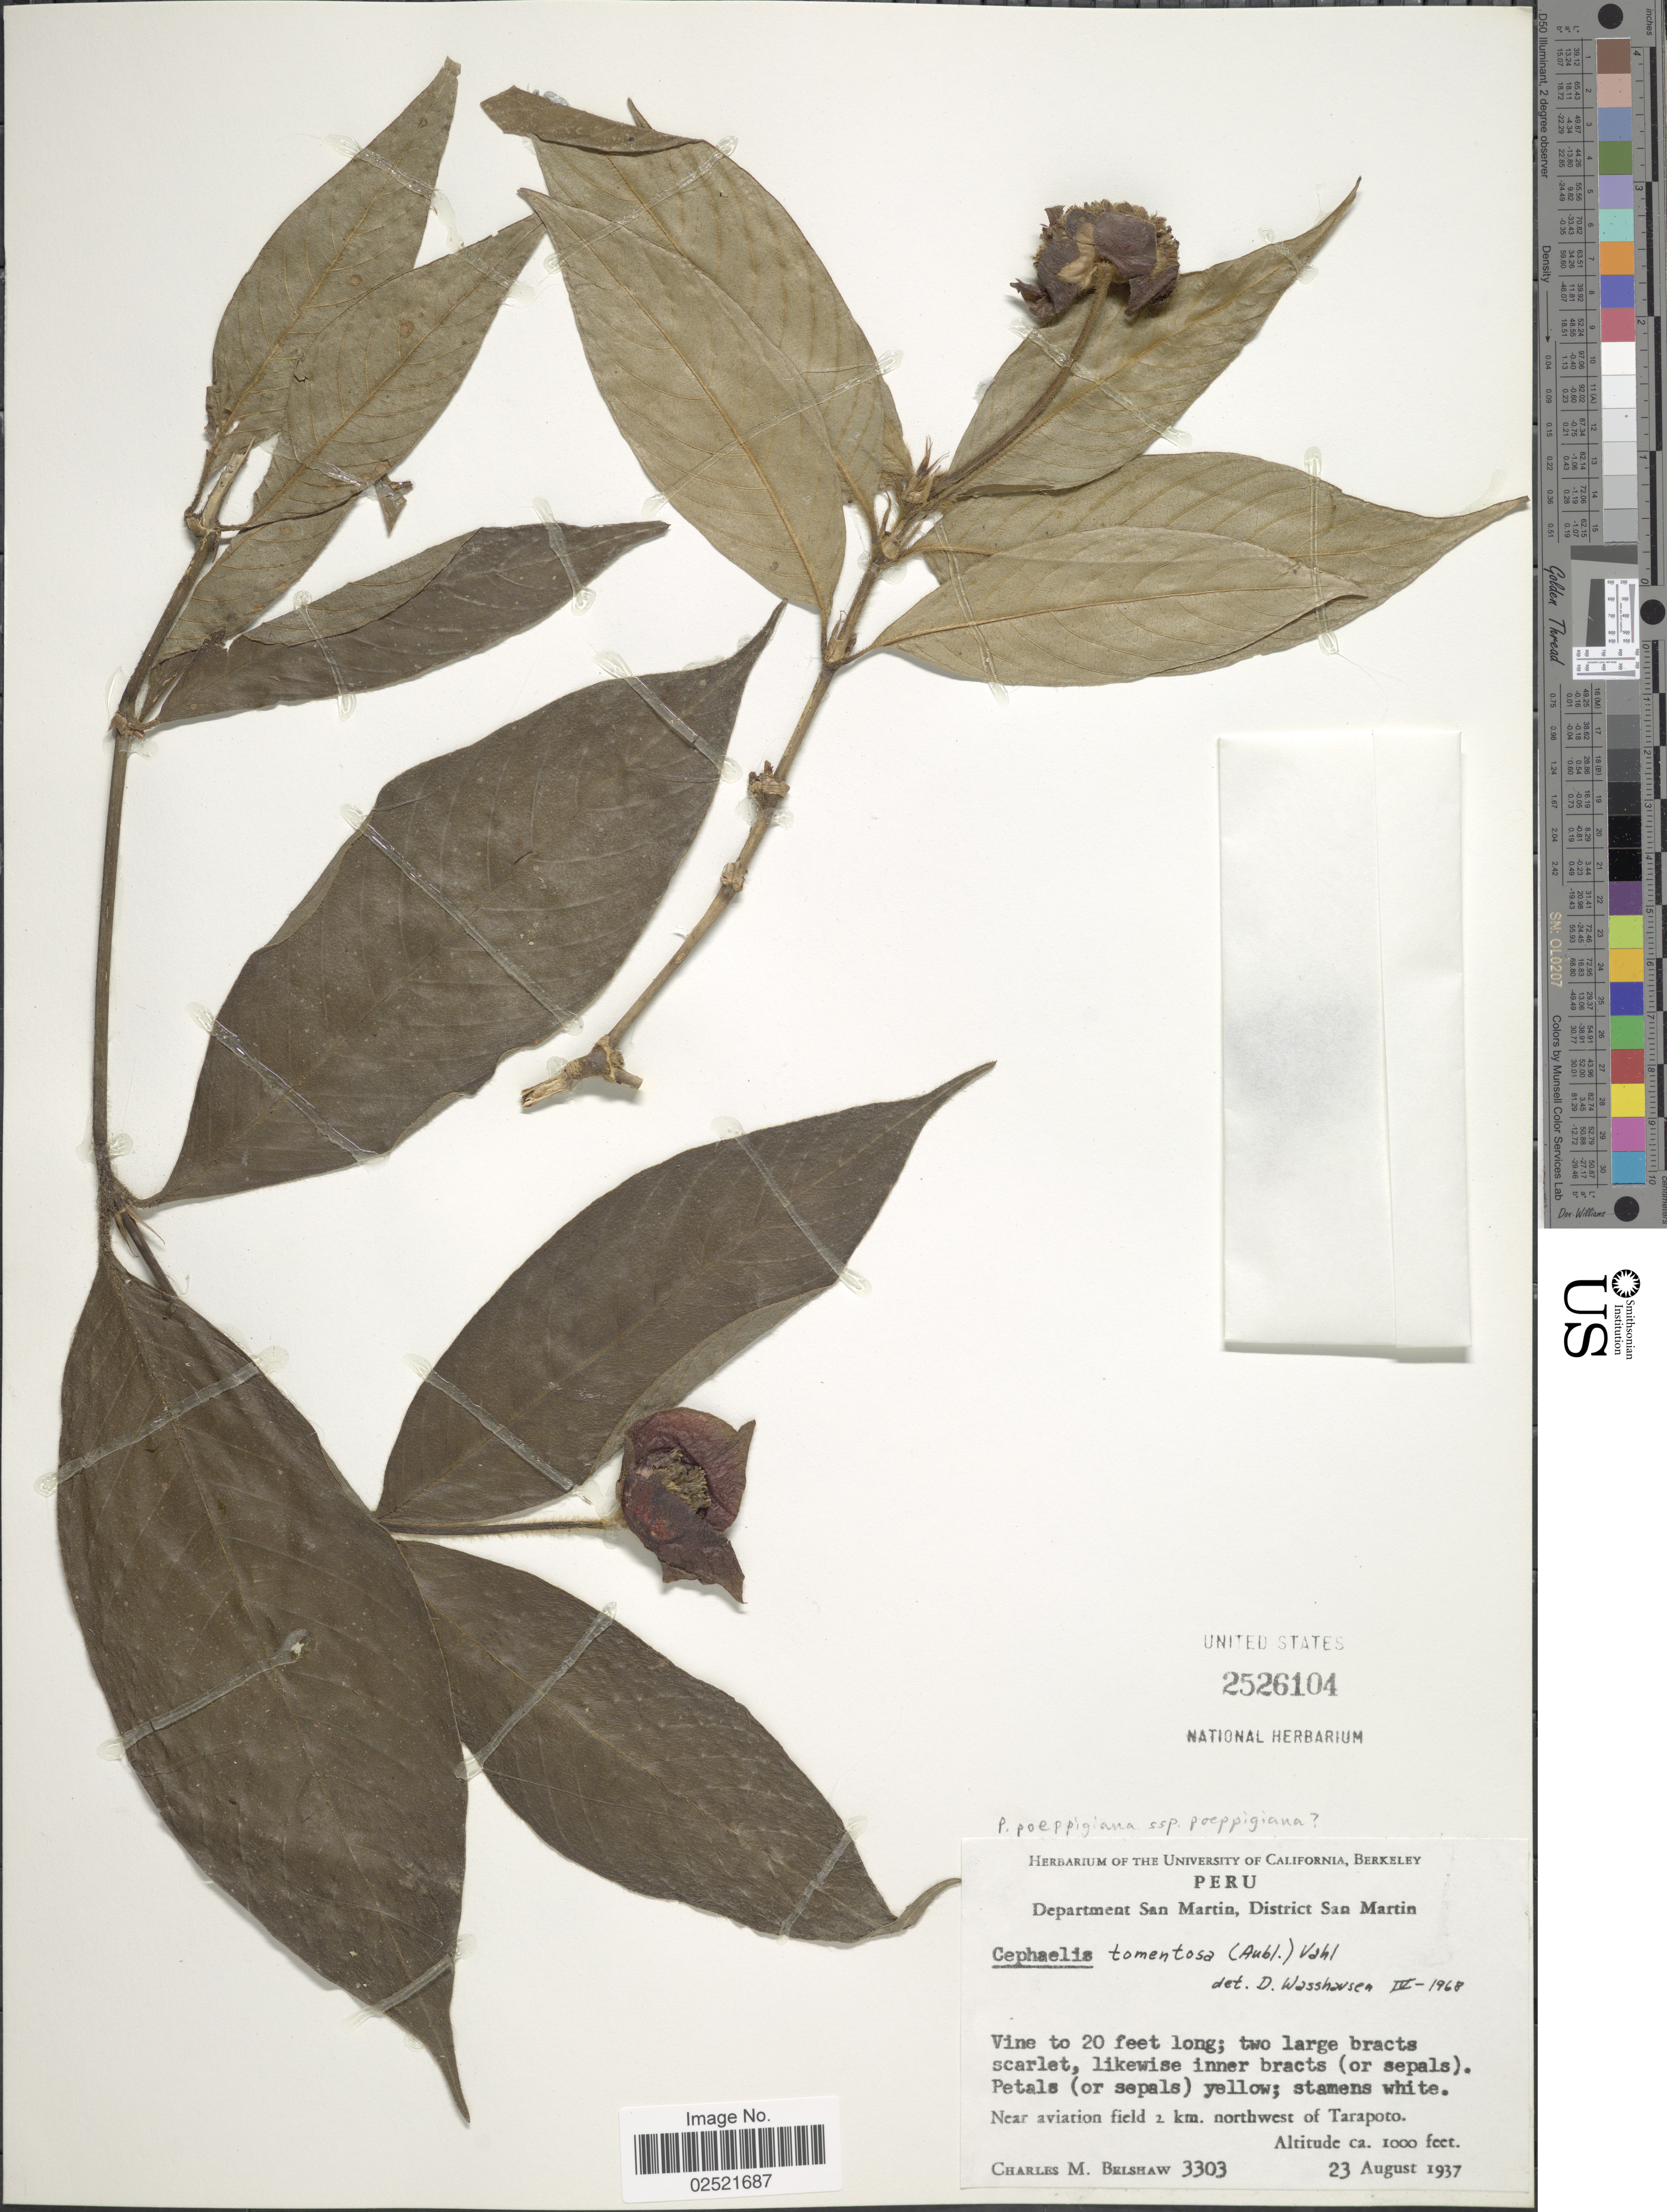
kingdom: Plantae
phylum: Tracheophyta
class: Magnoliopsida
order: Gentianales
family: Rubiaceae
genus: Psychotria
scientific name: Psychotria poeppigiana subsp. poeppigiana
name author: Müll. Arg.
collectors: C. Shaw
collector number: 3303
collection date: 1937-08-23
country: Peru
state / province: San Martín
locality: District San Martin, near Aviation field 2 km northwest of Tarapoto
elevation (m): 305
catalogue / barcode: US 2526104